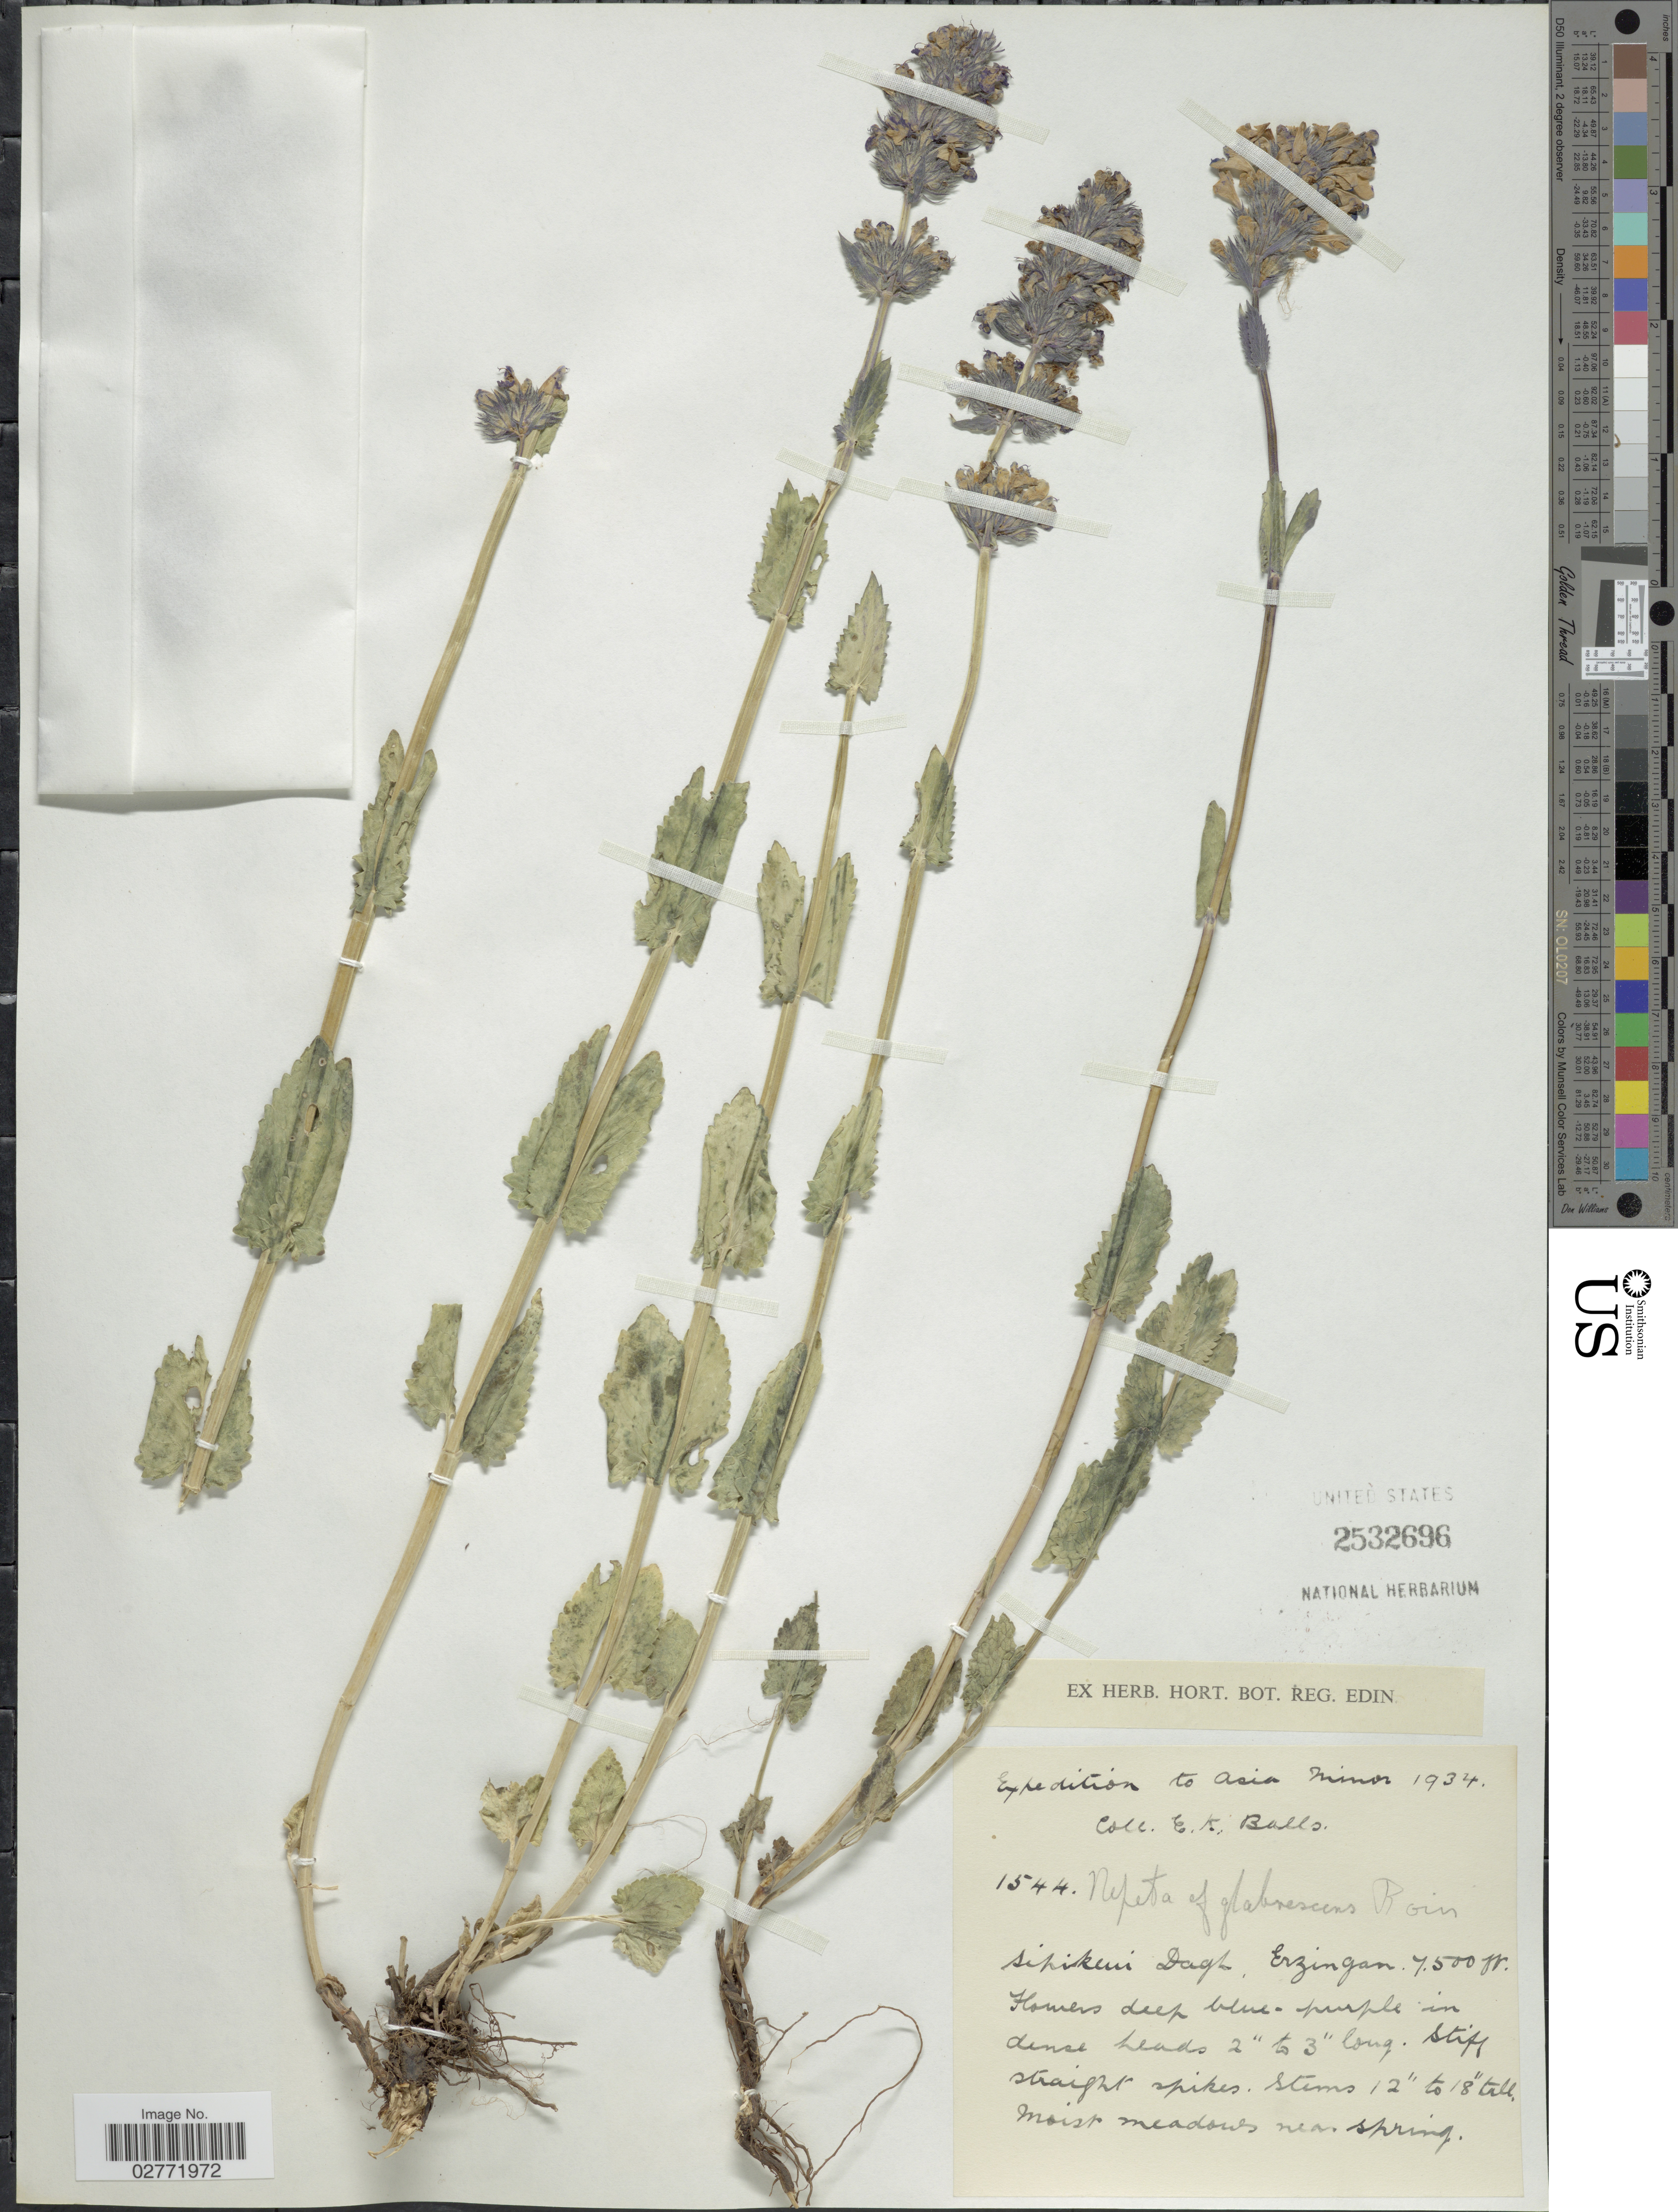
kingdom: Plantae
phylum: Tracheophyta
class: Magnoliopsida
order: Lamiales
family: Lamiaceae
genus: Nepeta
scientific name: Nepeta glabrescens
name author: Boiss.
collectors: E. K. Balls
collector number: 1544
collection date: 1934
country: Turkey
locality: Asia Minor. Sipikuri Dagh, Erzingan.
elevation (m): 2286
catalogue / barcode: US 2532696